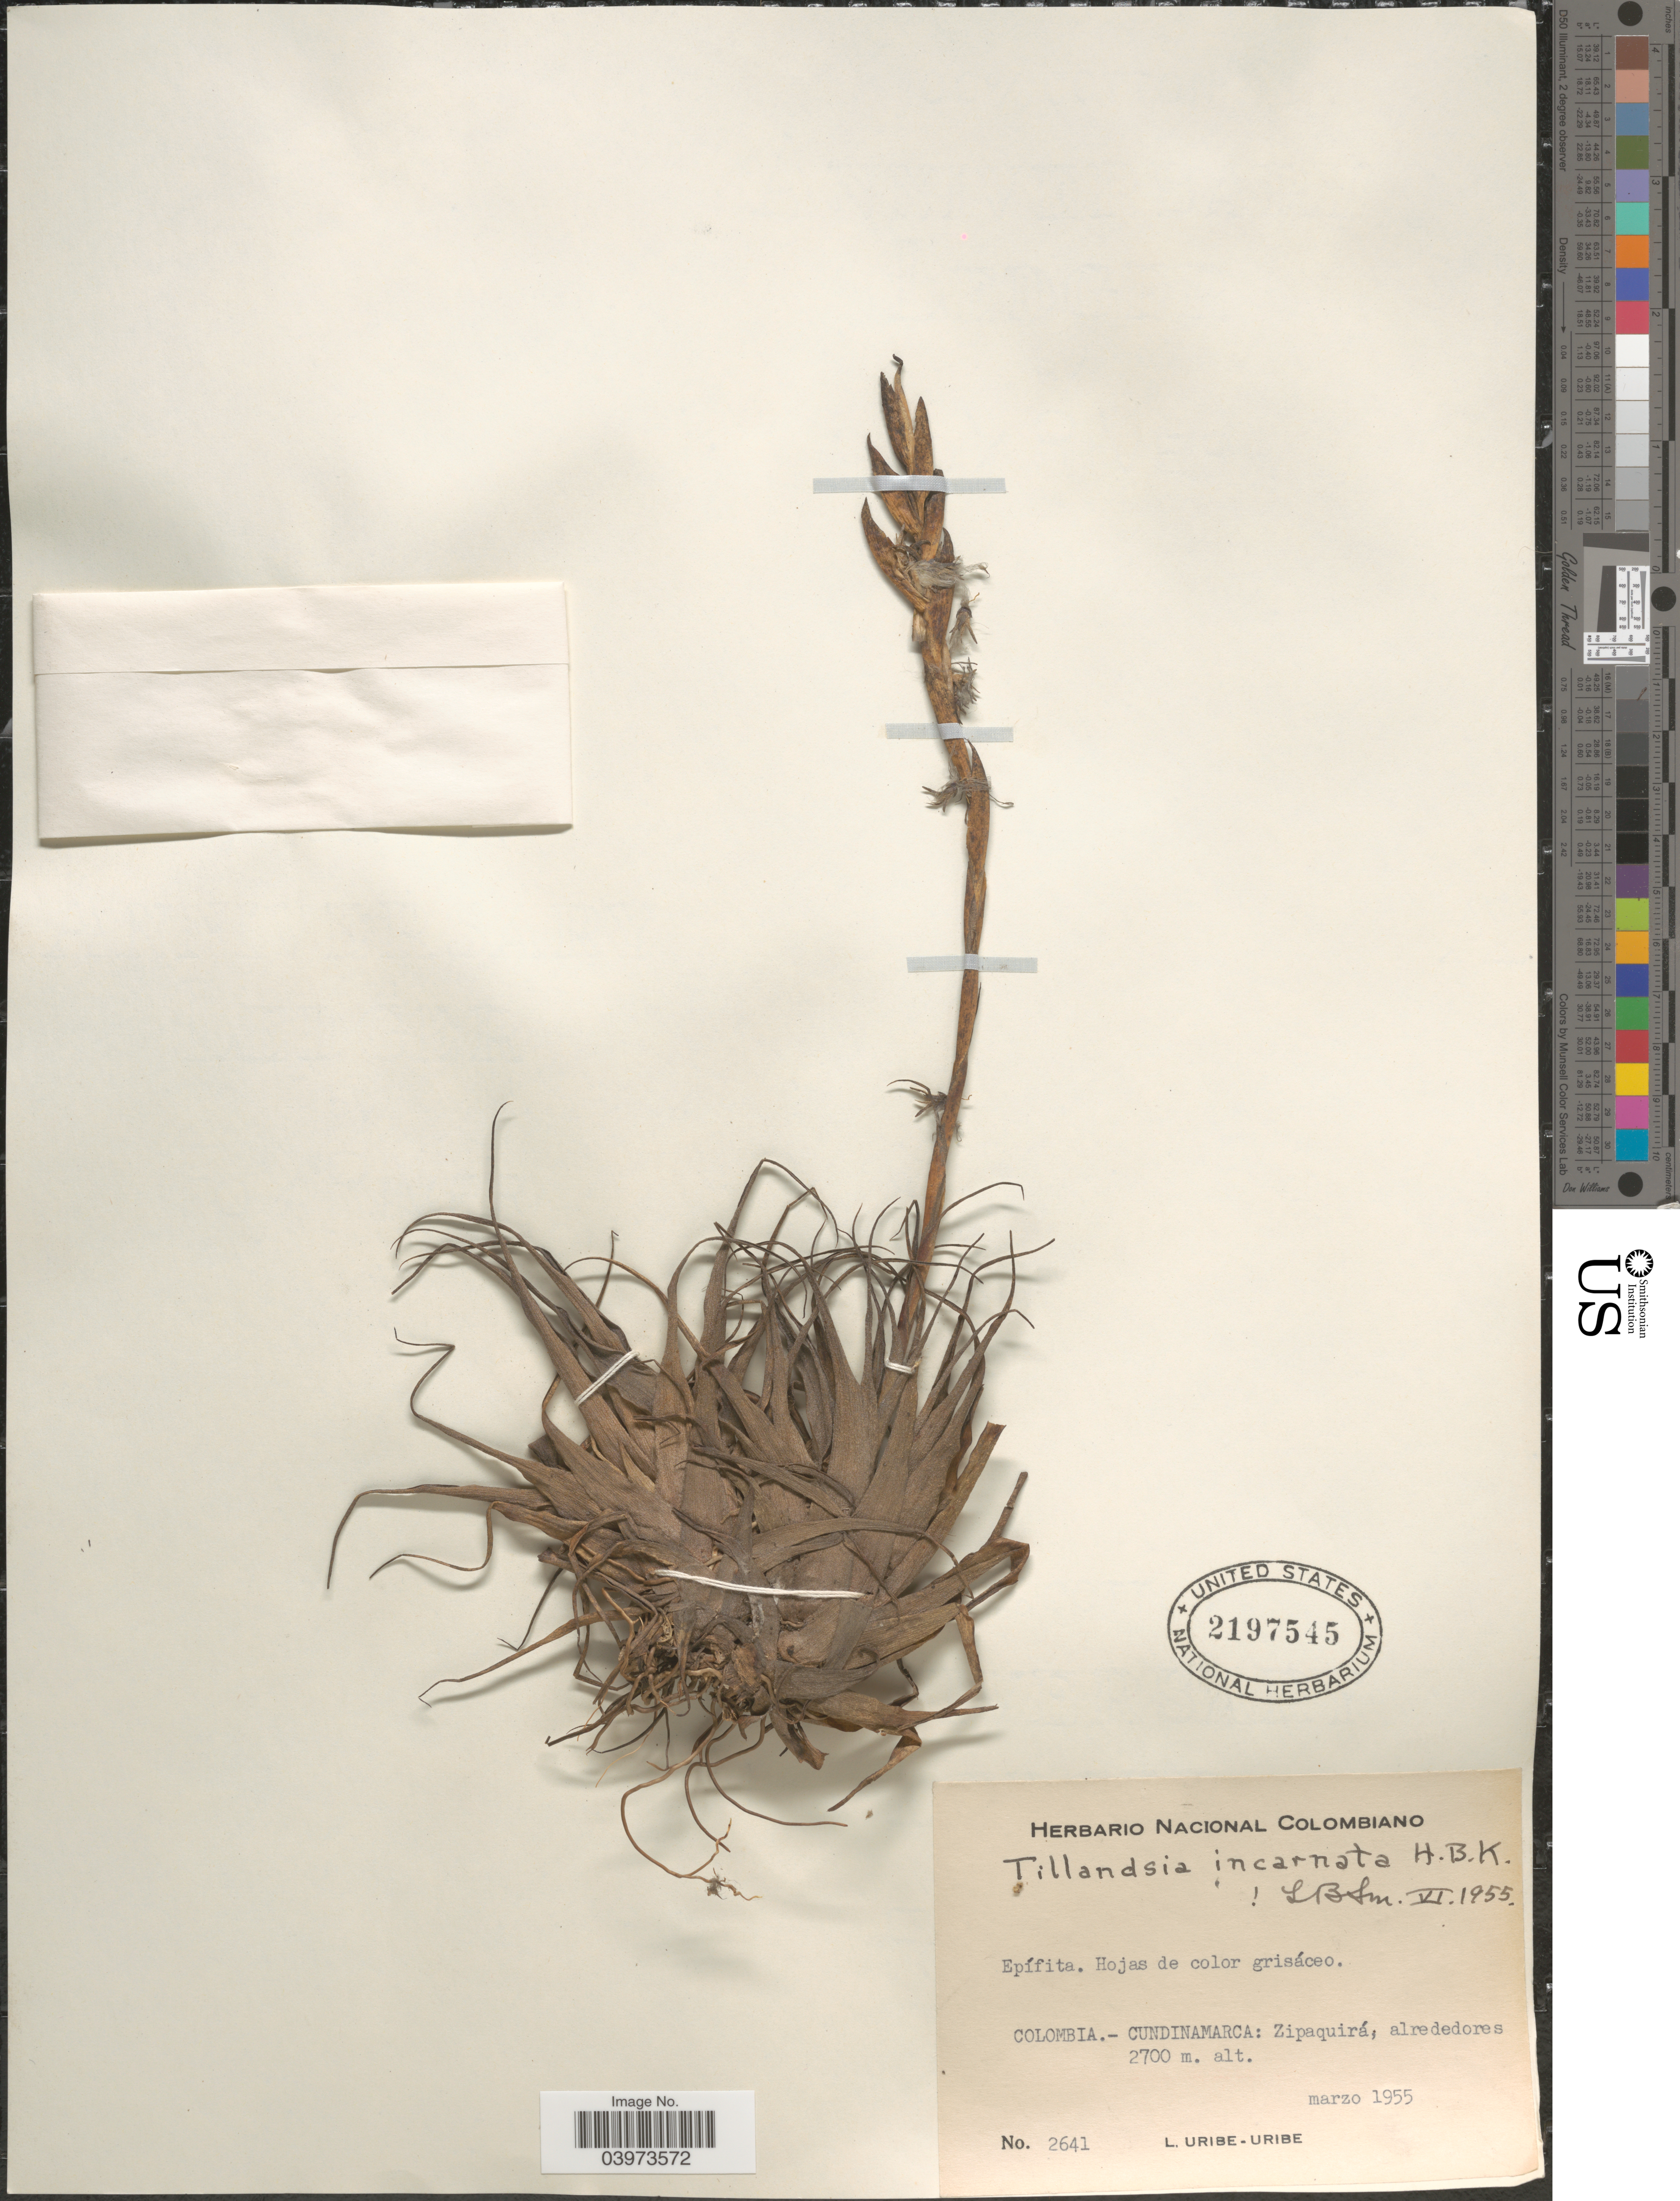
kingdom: Plantae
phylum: Tracheophyta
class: Liliopsida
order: Poales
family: Bromeliaceae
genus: Tillandsia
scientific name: Tillandsia incarnata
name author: Kunth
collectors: L. Uribe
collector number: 2641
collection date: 1955-03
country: Colombia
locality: Zipaquirá, alrededores.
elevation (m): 2700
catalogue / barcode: US 2197545